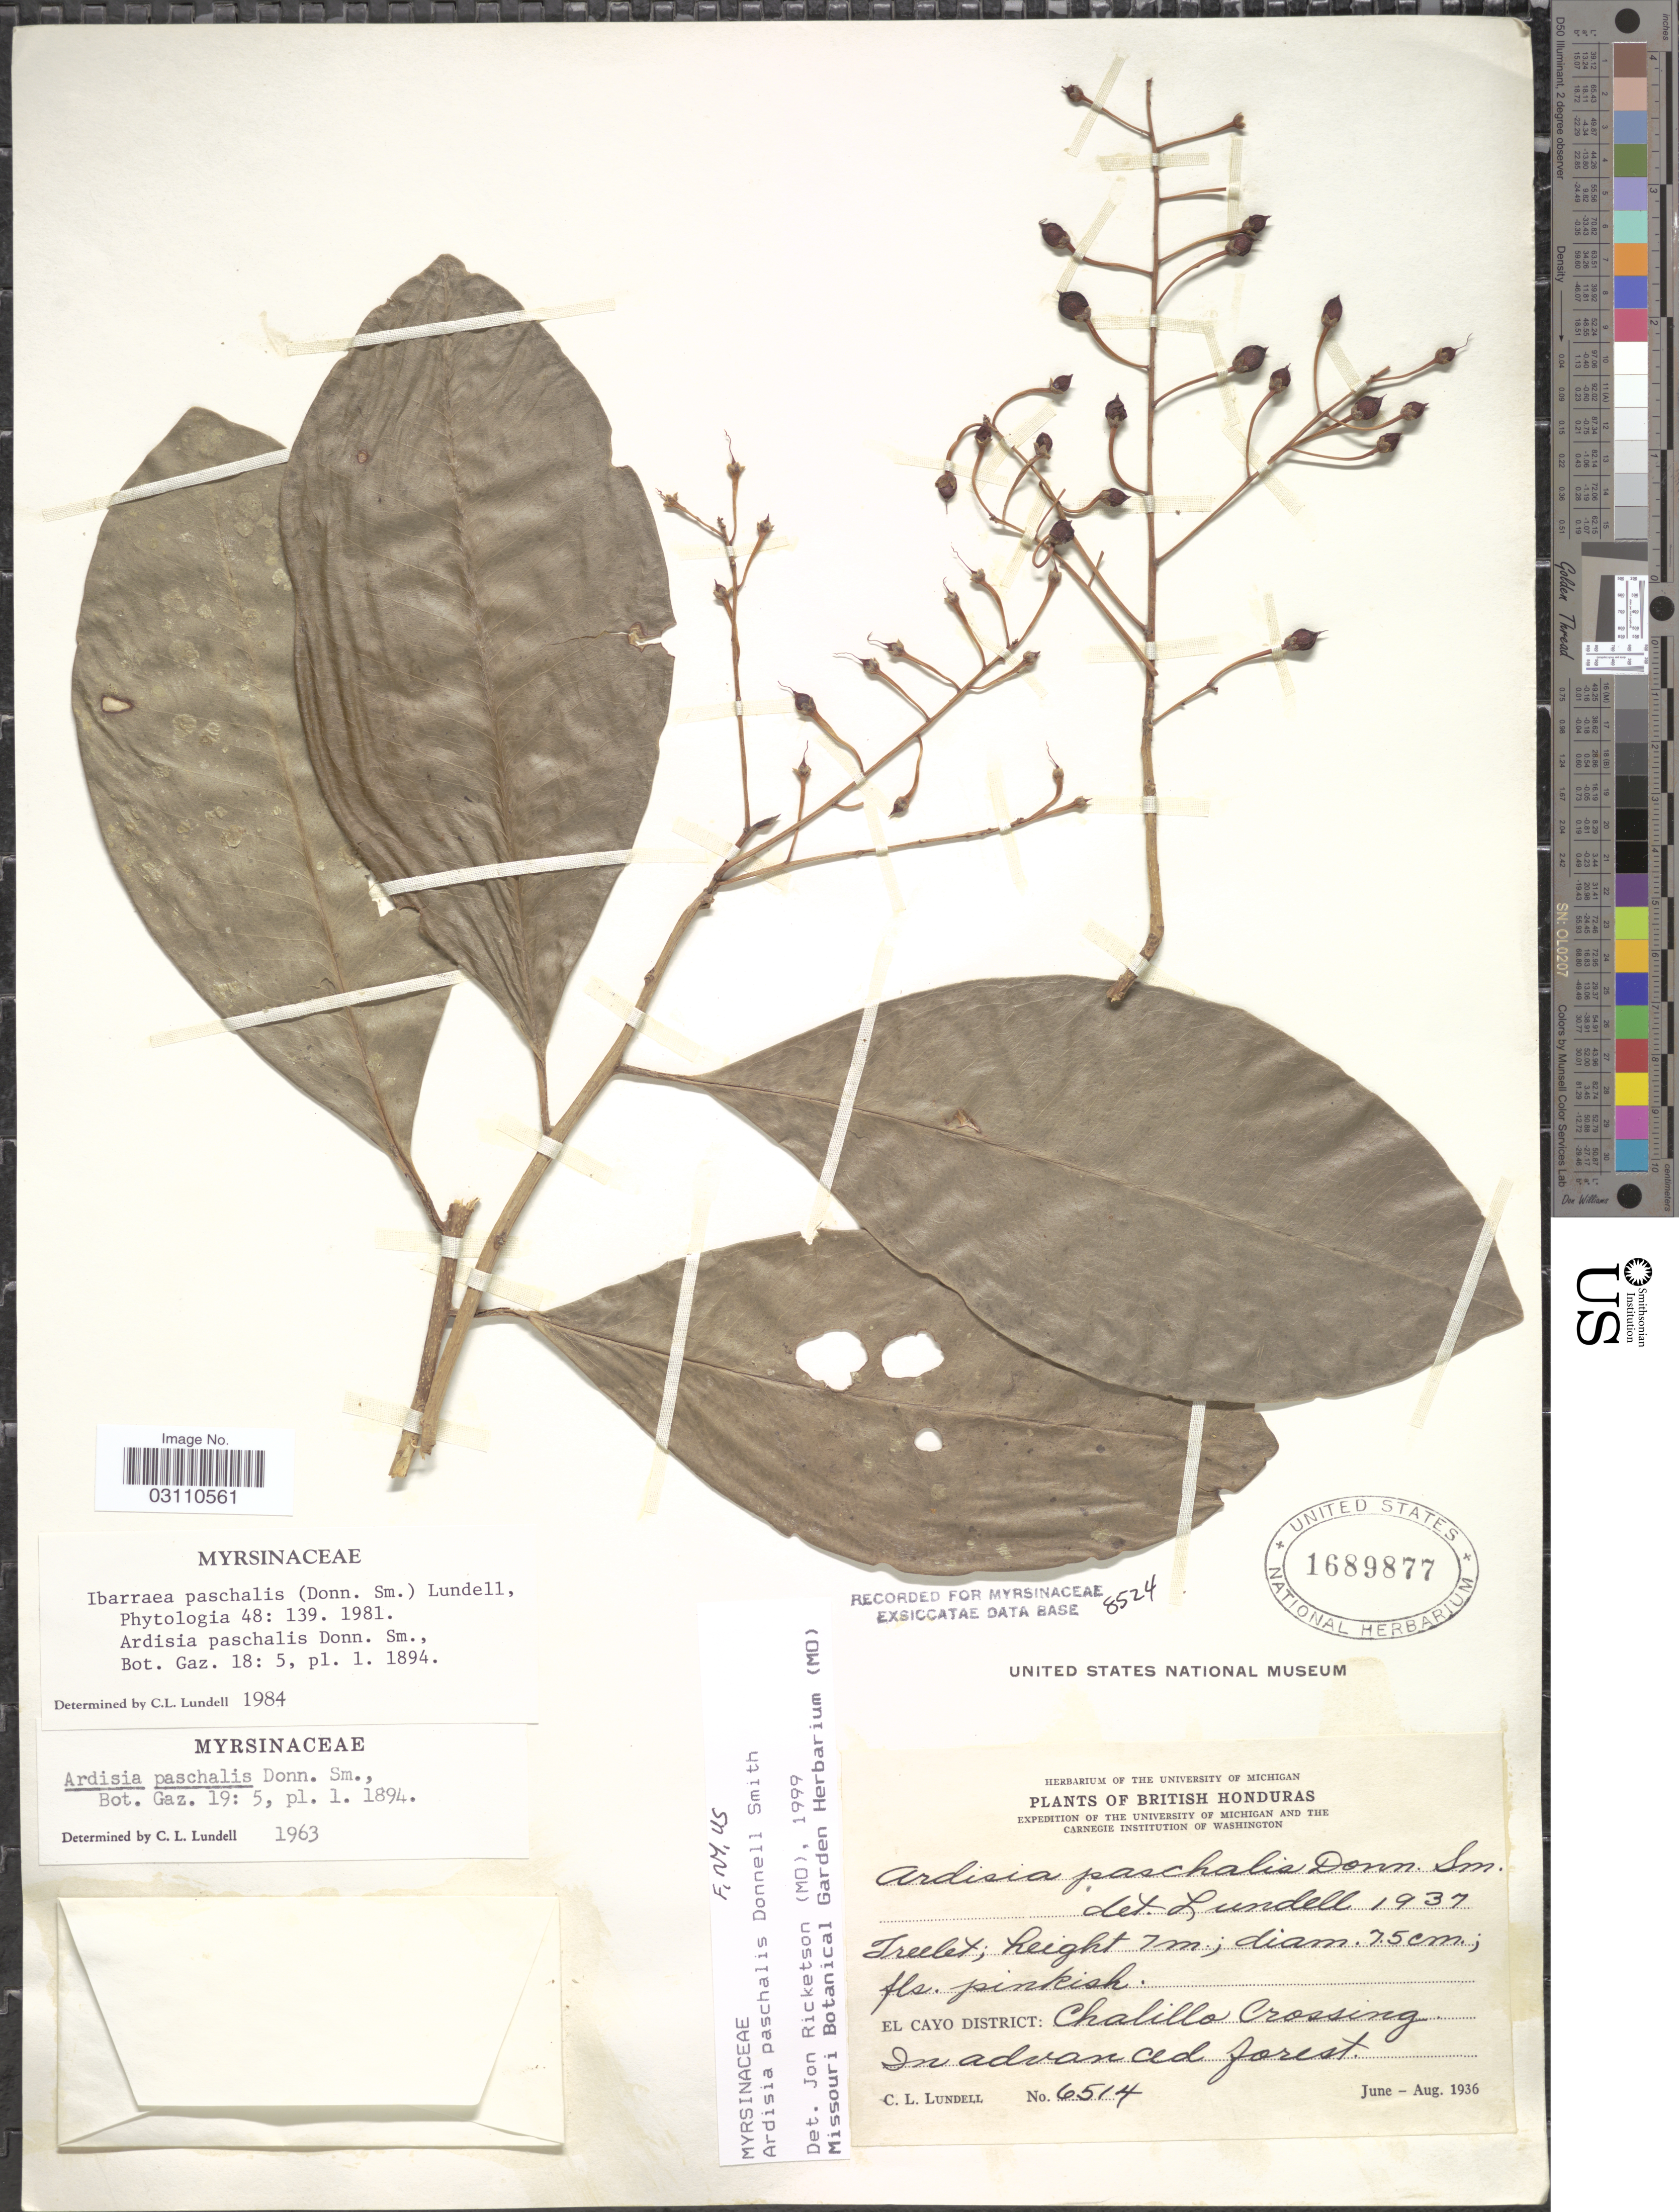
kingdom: Plantae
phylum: Tracheophyta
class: Magnoliopsida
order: Ericales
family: Primulaceae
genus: Ardisia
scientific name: Ardisia paschalis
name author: Donn. Sm.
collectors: C. L. Lundell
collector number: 6514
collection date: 1936-06/1936-08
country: Belize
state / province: Cayo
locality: British Honduras. El Cayo District: Chalillo Crossing.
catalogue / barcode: US 1689877